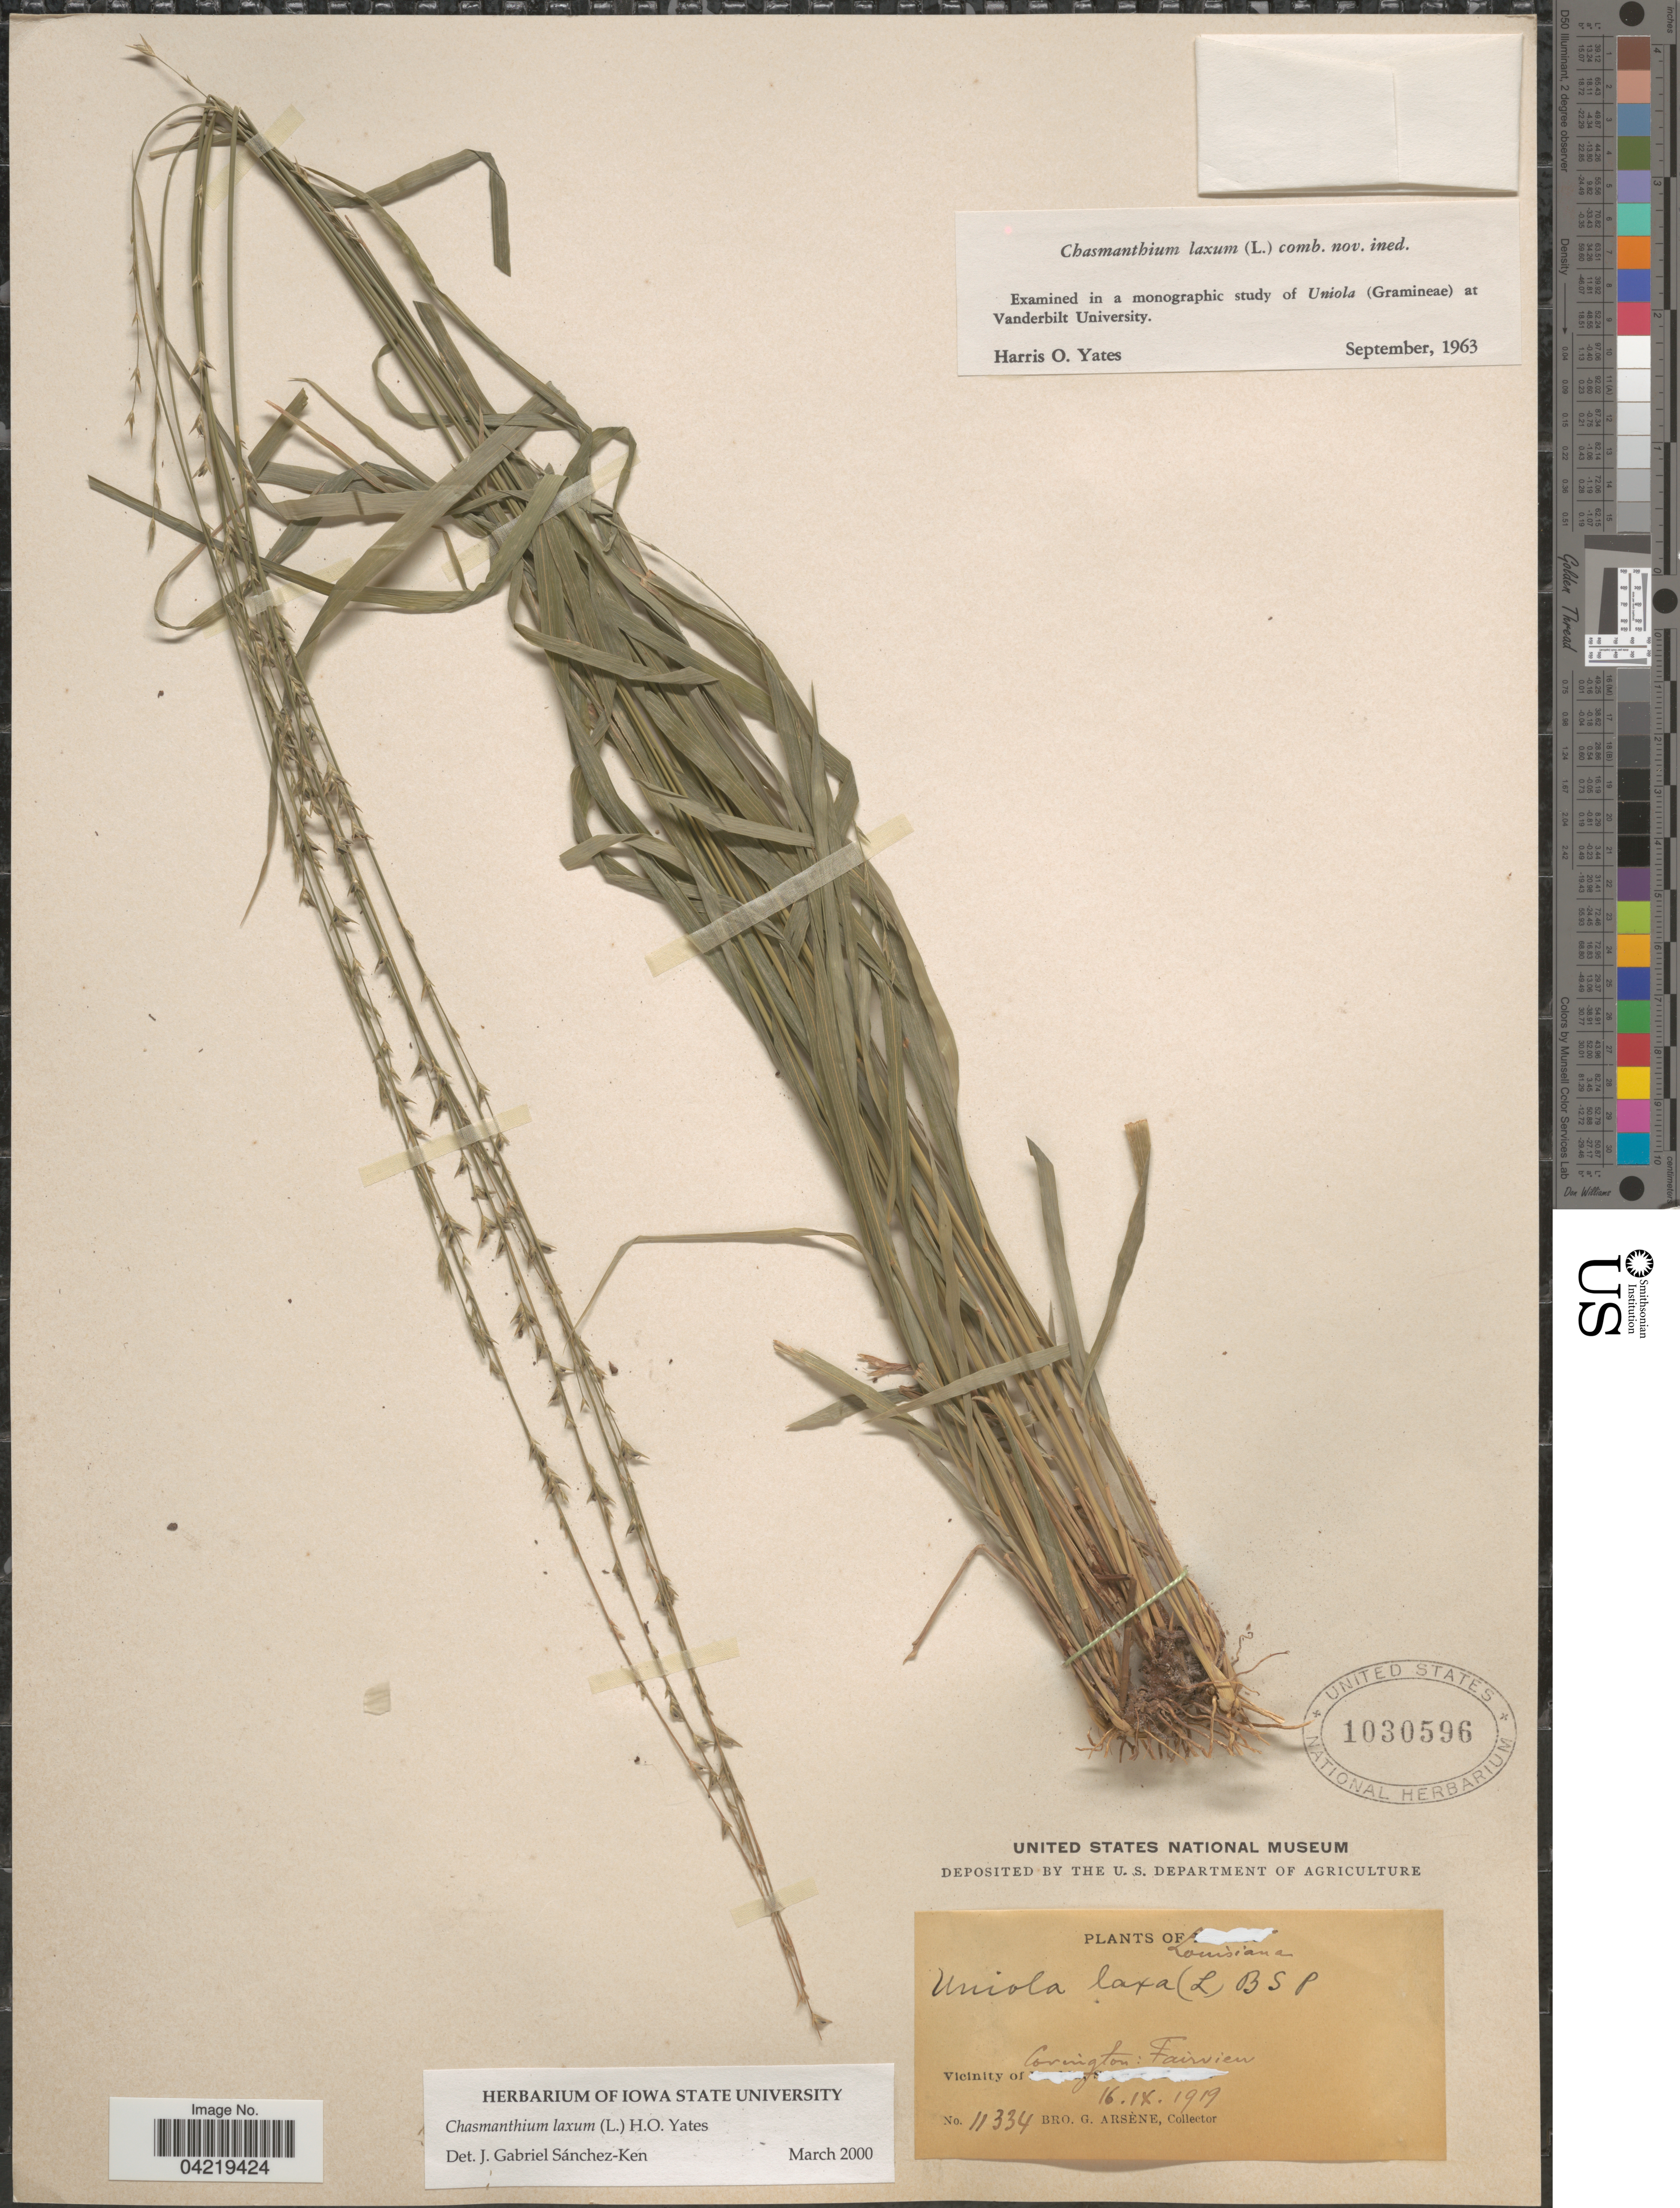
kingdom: Plantae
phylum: Tracheophyta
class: Liliopsida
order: Poales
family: Poaceae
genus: Chasmanthium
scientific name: Chasmanthium laxum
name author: (L.) H.O. Yates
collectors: Bro. G. Arsène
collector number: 11334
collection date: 1919-09-16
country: United States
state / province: Louisiana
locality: Vicinity of Covington: Fairview.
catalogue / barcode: US 1030596